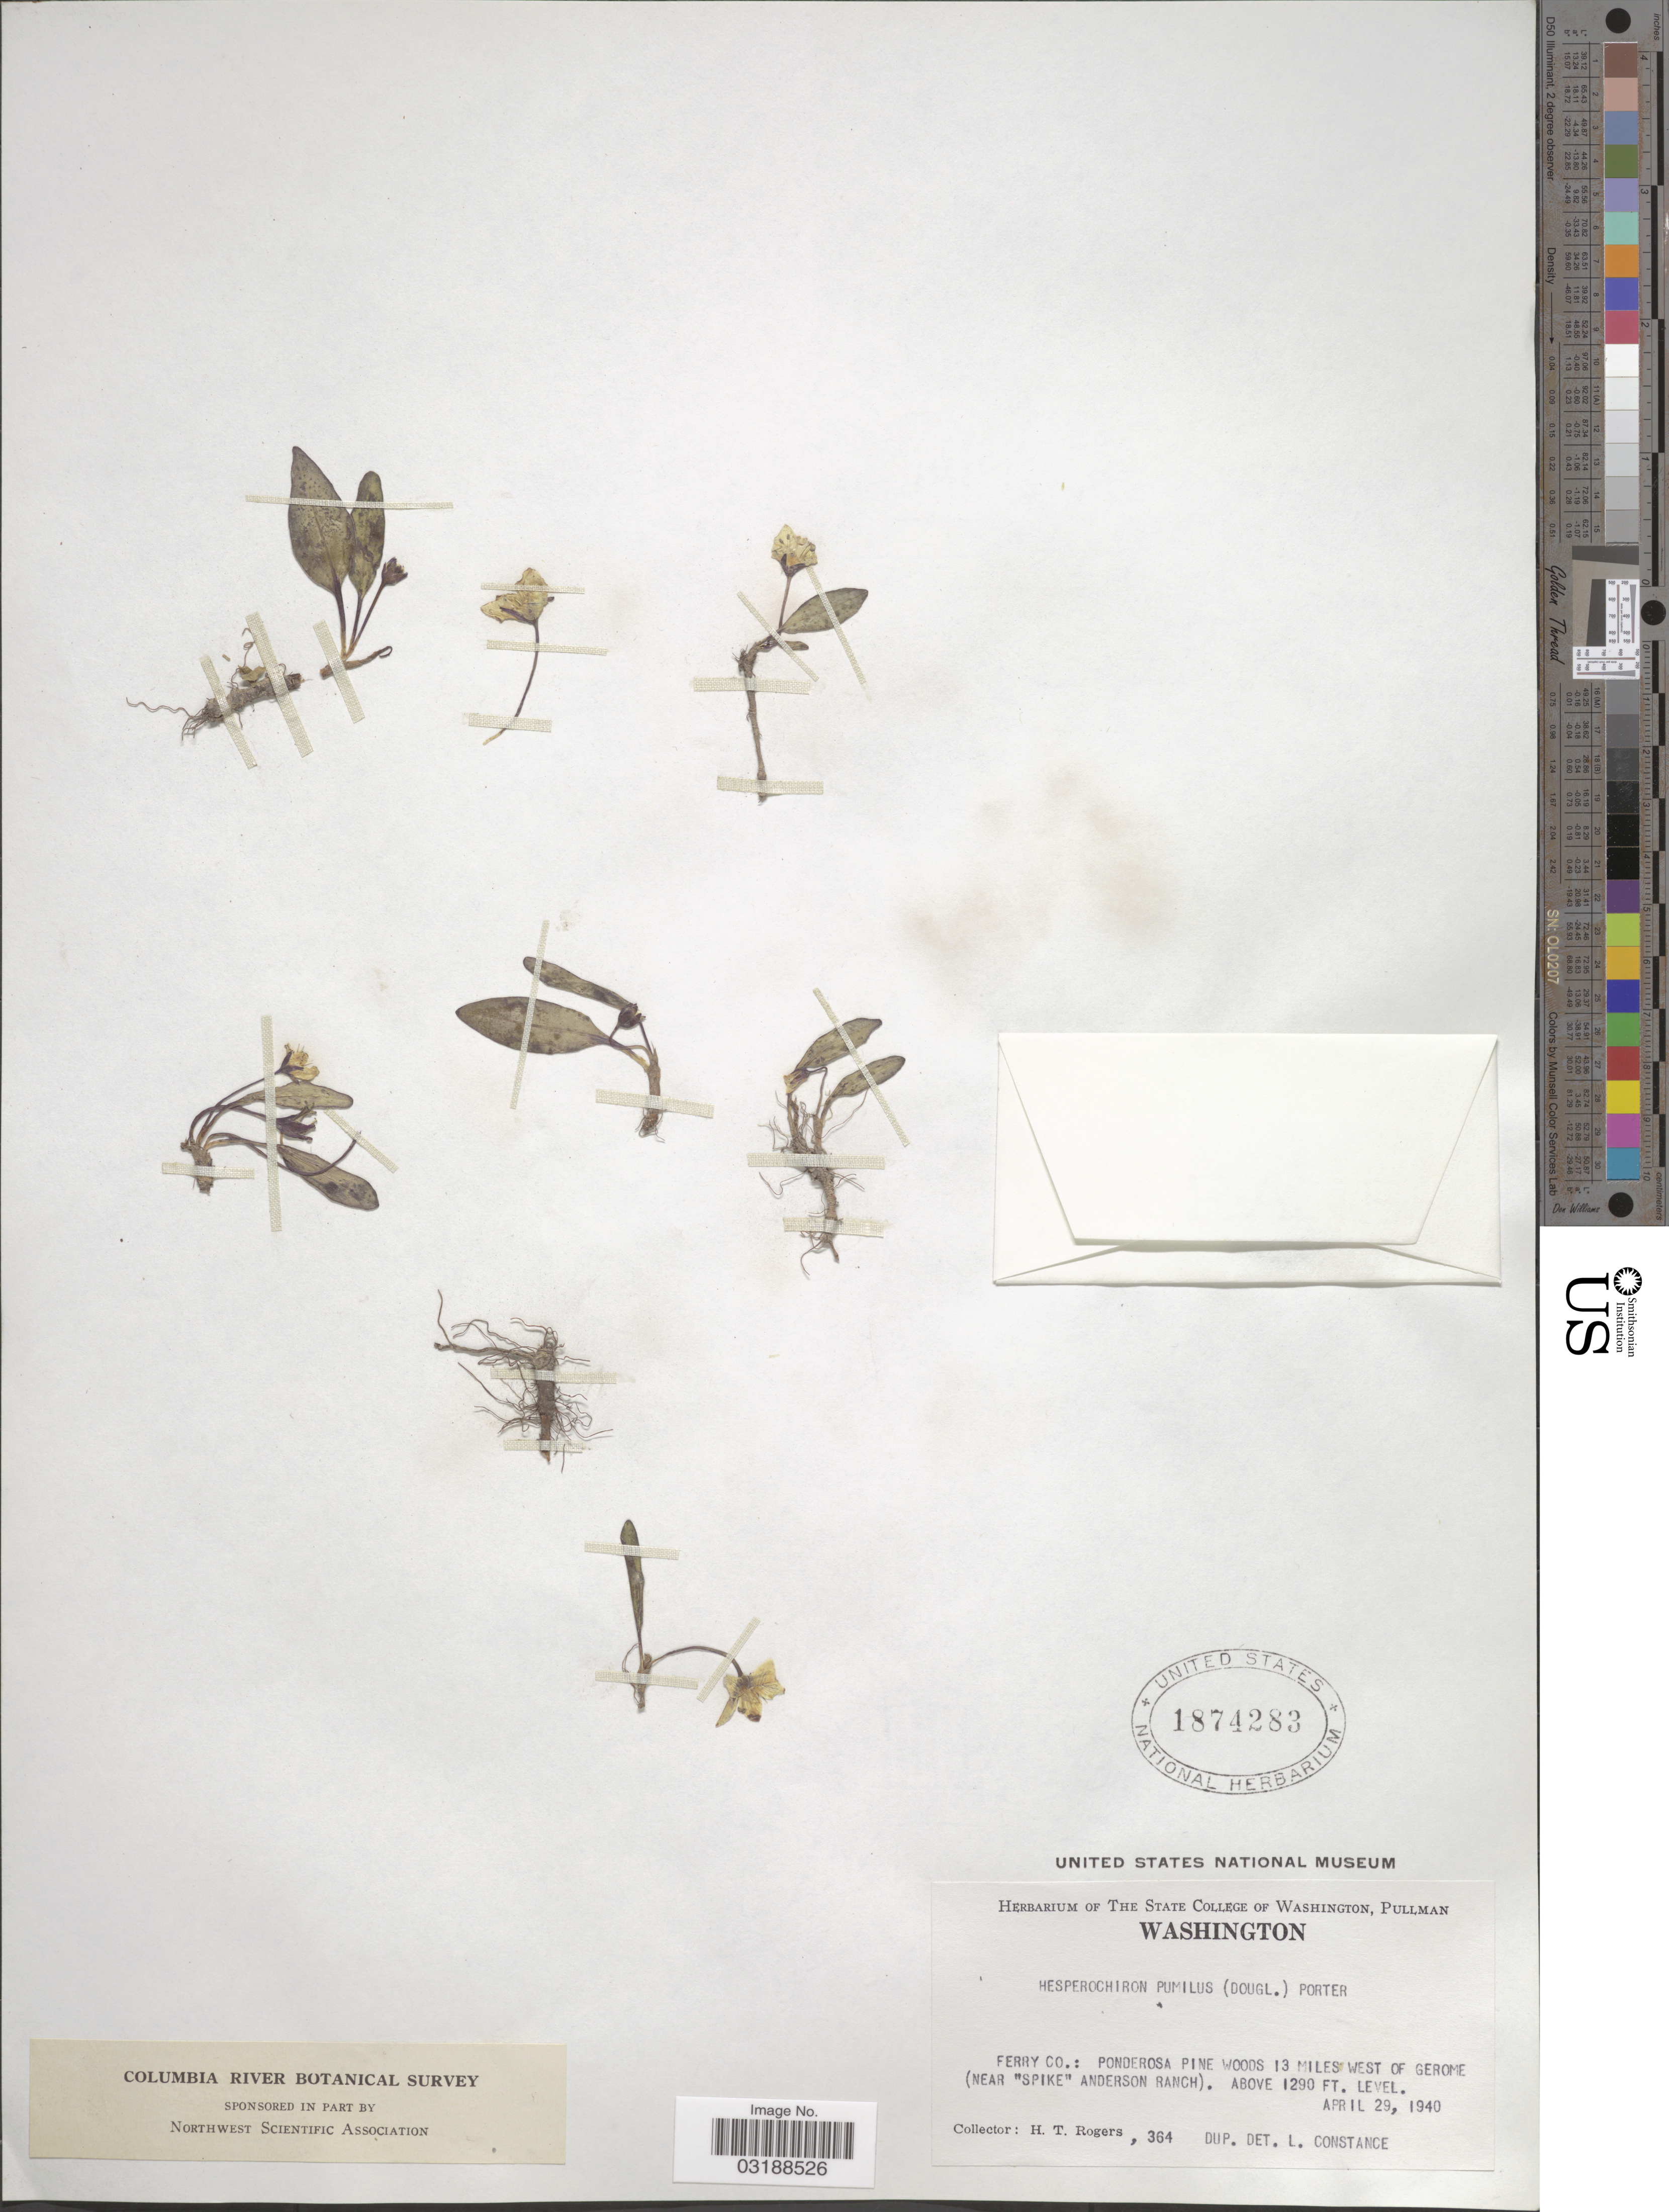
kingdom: Plantae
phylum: Tracheophyta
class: Magnoliopsida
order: Boraginales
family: Hydrophyllaceae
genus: Hesperochiron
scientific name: Hesperochiron pumilus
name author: (Griseb.) Porter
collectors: H. Rogers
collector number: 364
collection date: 1940-04-29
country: United States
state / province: Washington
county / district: Ferry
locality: Ferry Co.: Ponderosa Pine woods 13 miles west of Gerome (near "Spike" Anderson Ranch).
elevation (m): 393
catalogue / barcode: US 1874283